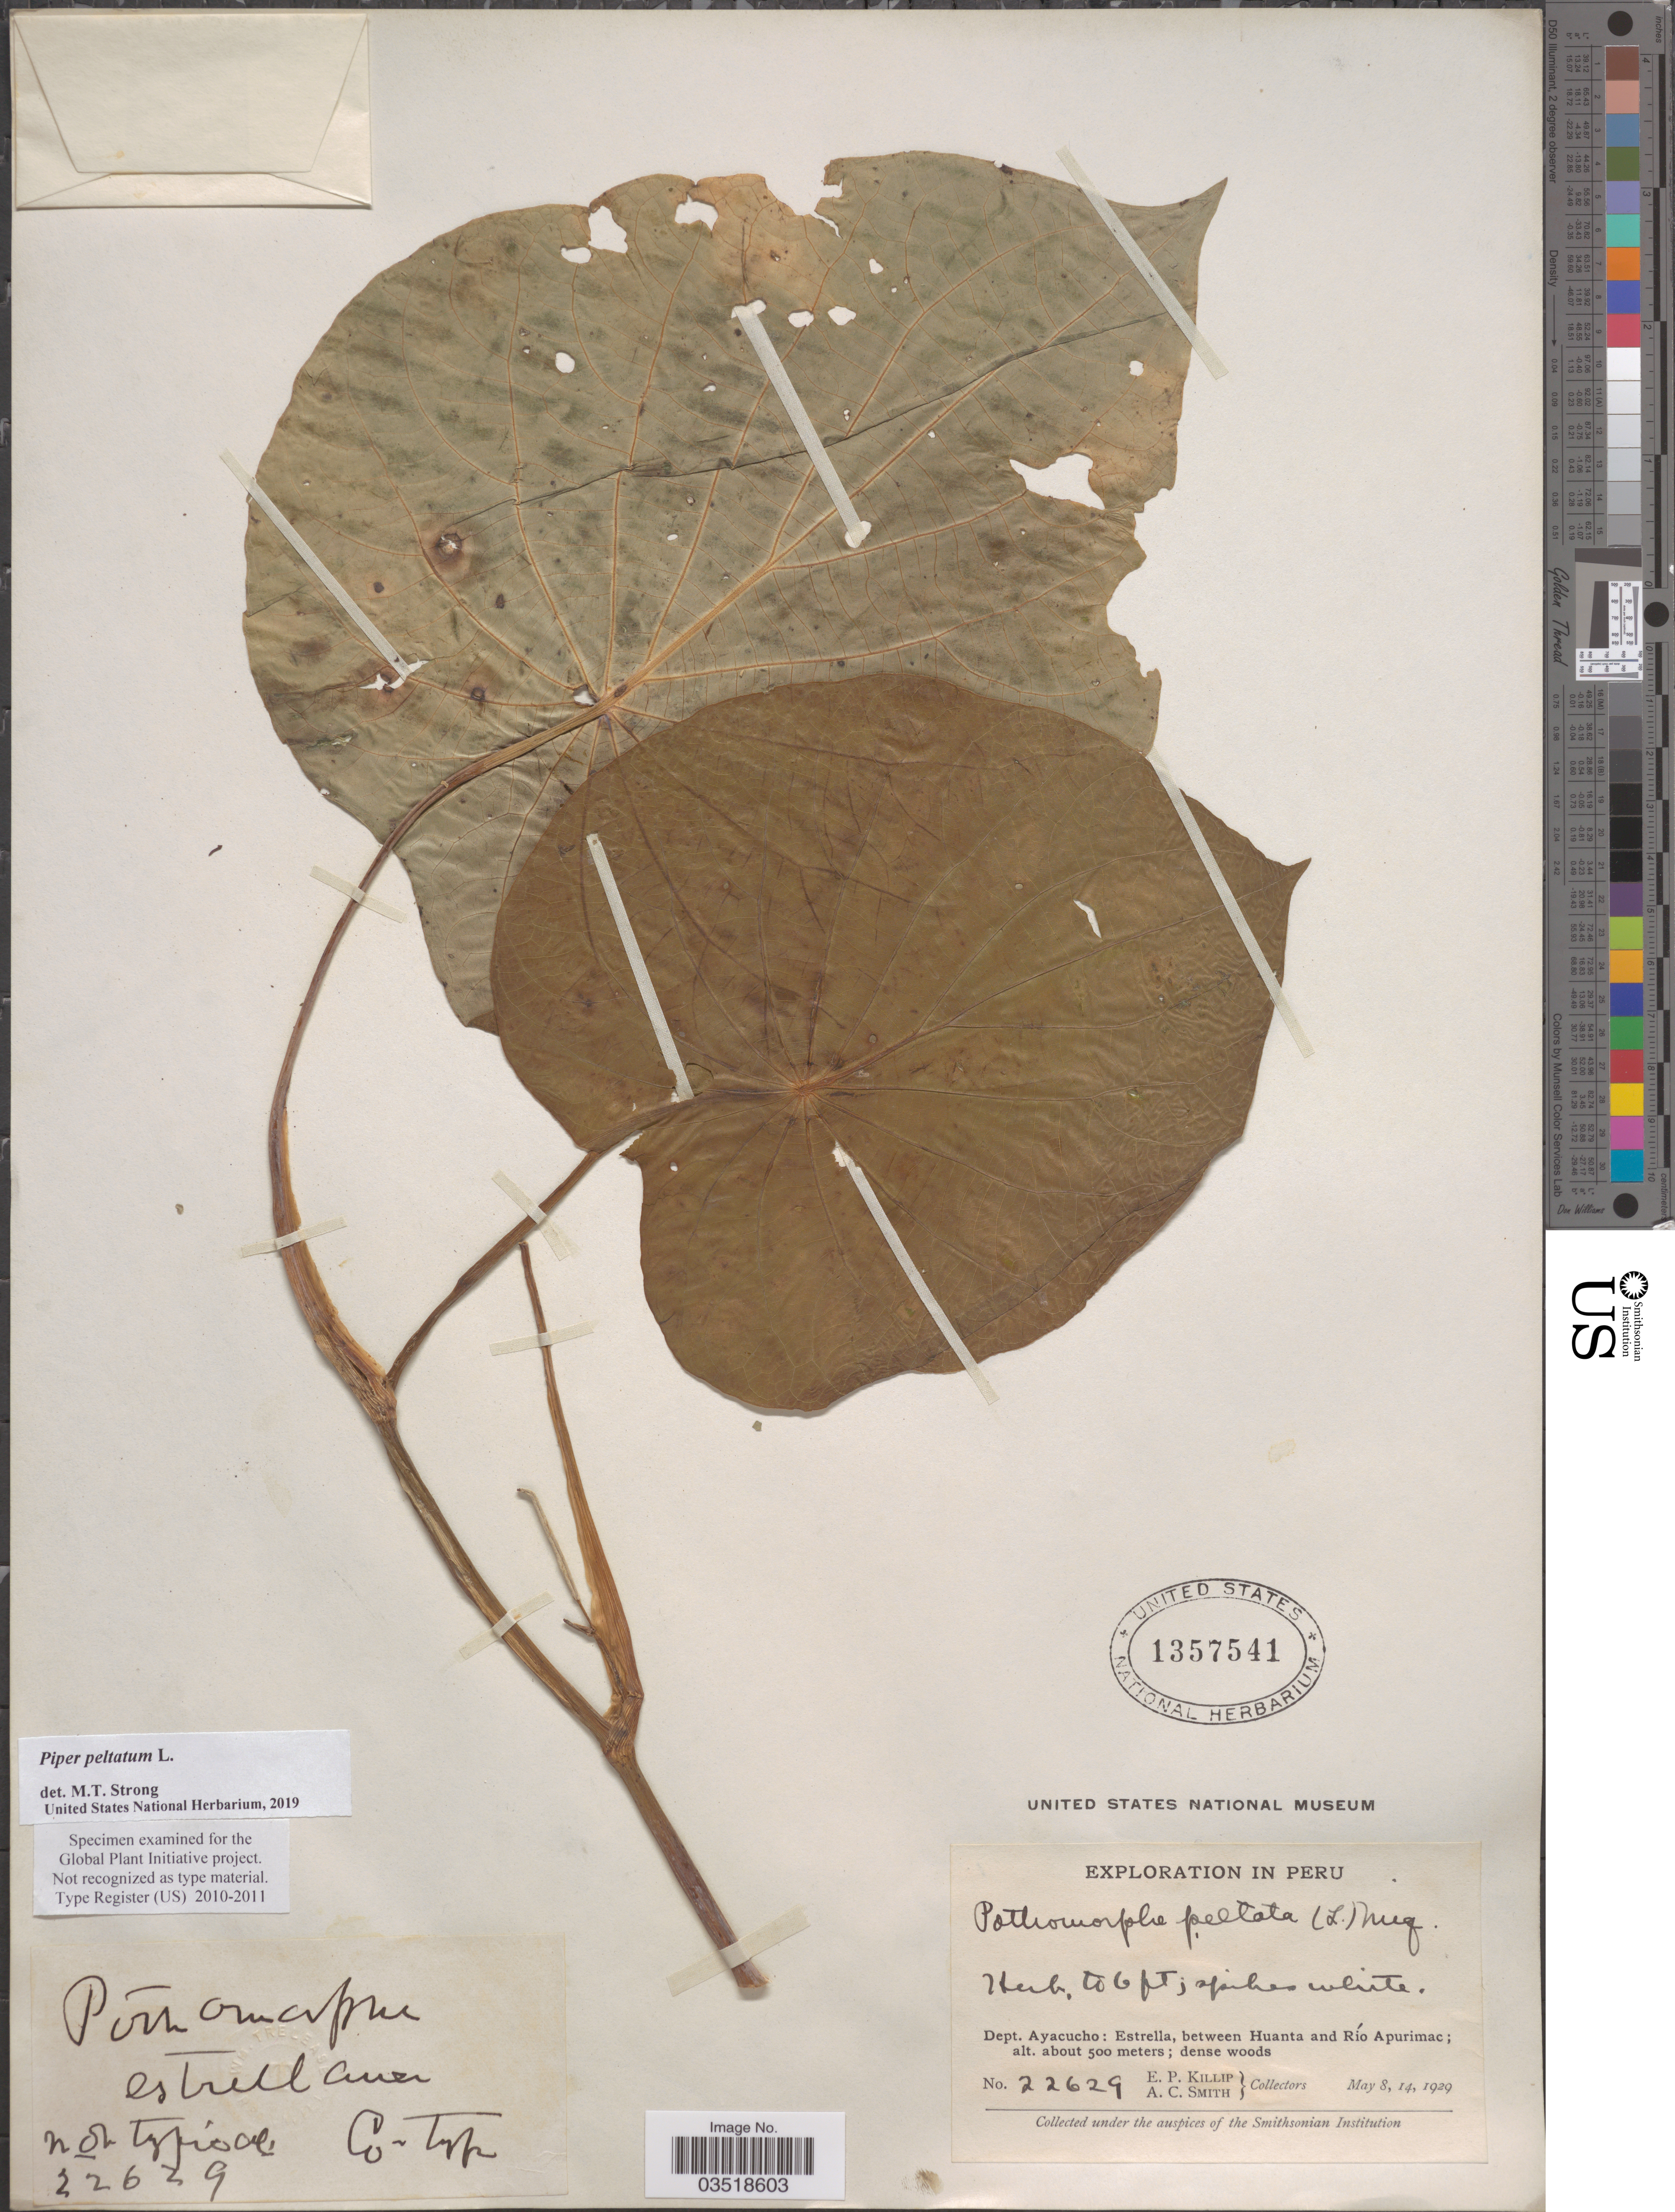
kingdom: Plantae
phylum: Tracheophyta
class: Magnoliopsida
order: Piperales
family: Piperaceae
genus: Piper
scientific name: Piper peltatum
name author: L.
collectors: E. P. Killip & A. C. Smith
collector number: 22629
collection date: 1929-05-08/1929-05-14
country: Peru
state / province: Ayacucho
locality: Dept. Ayacucho: Estrella, between Huanta and Río Apurimac.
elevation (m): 500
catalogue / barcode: US 1357541